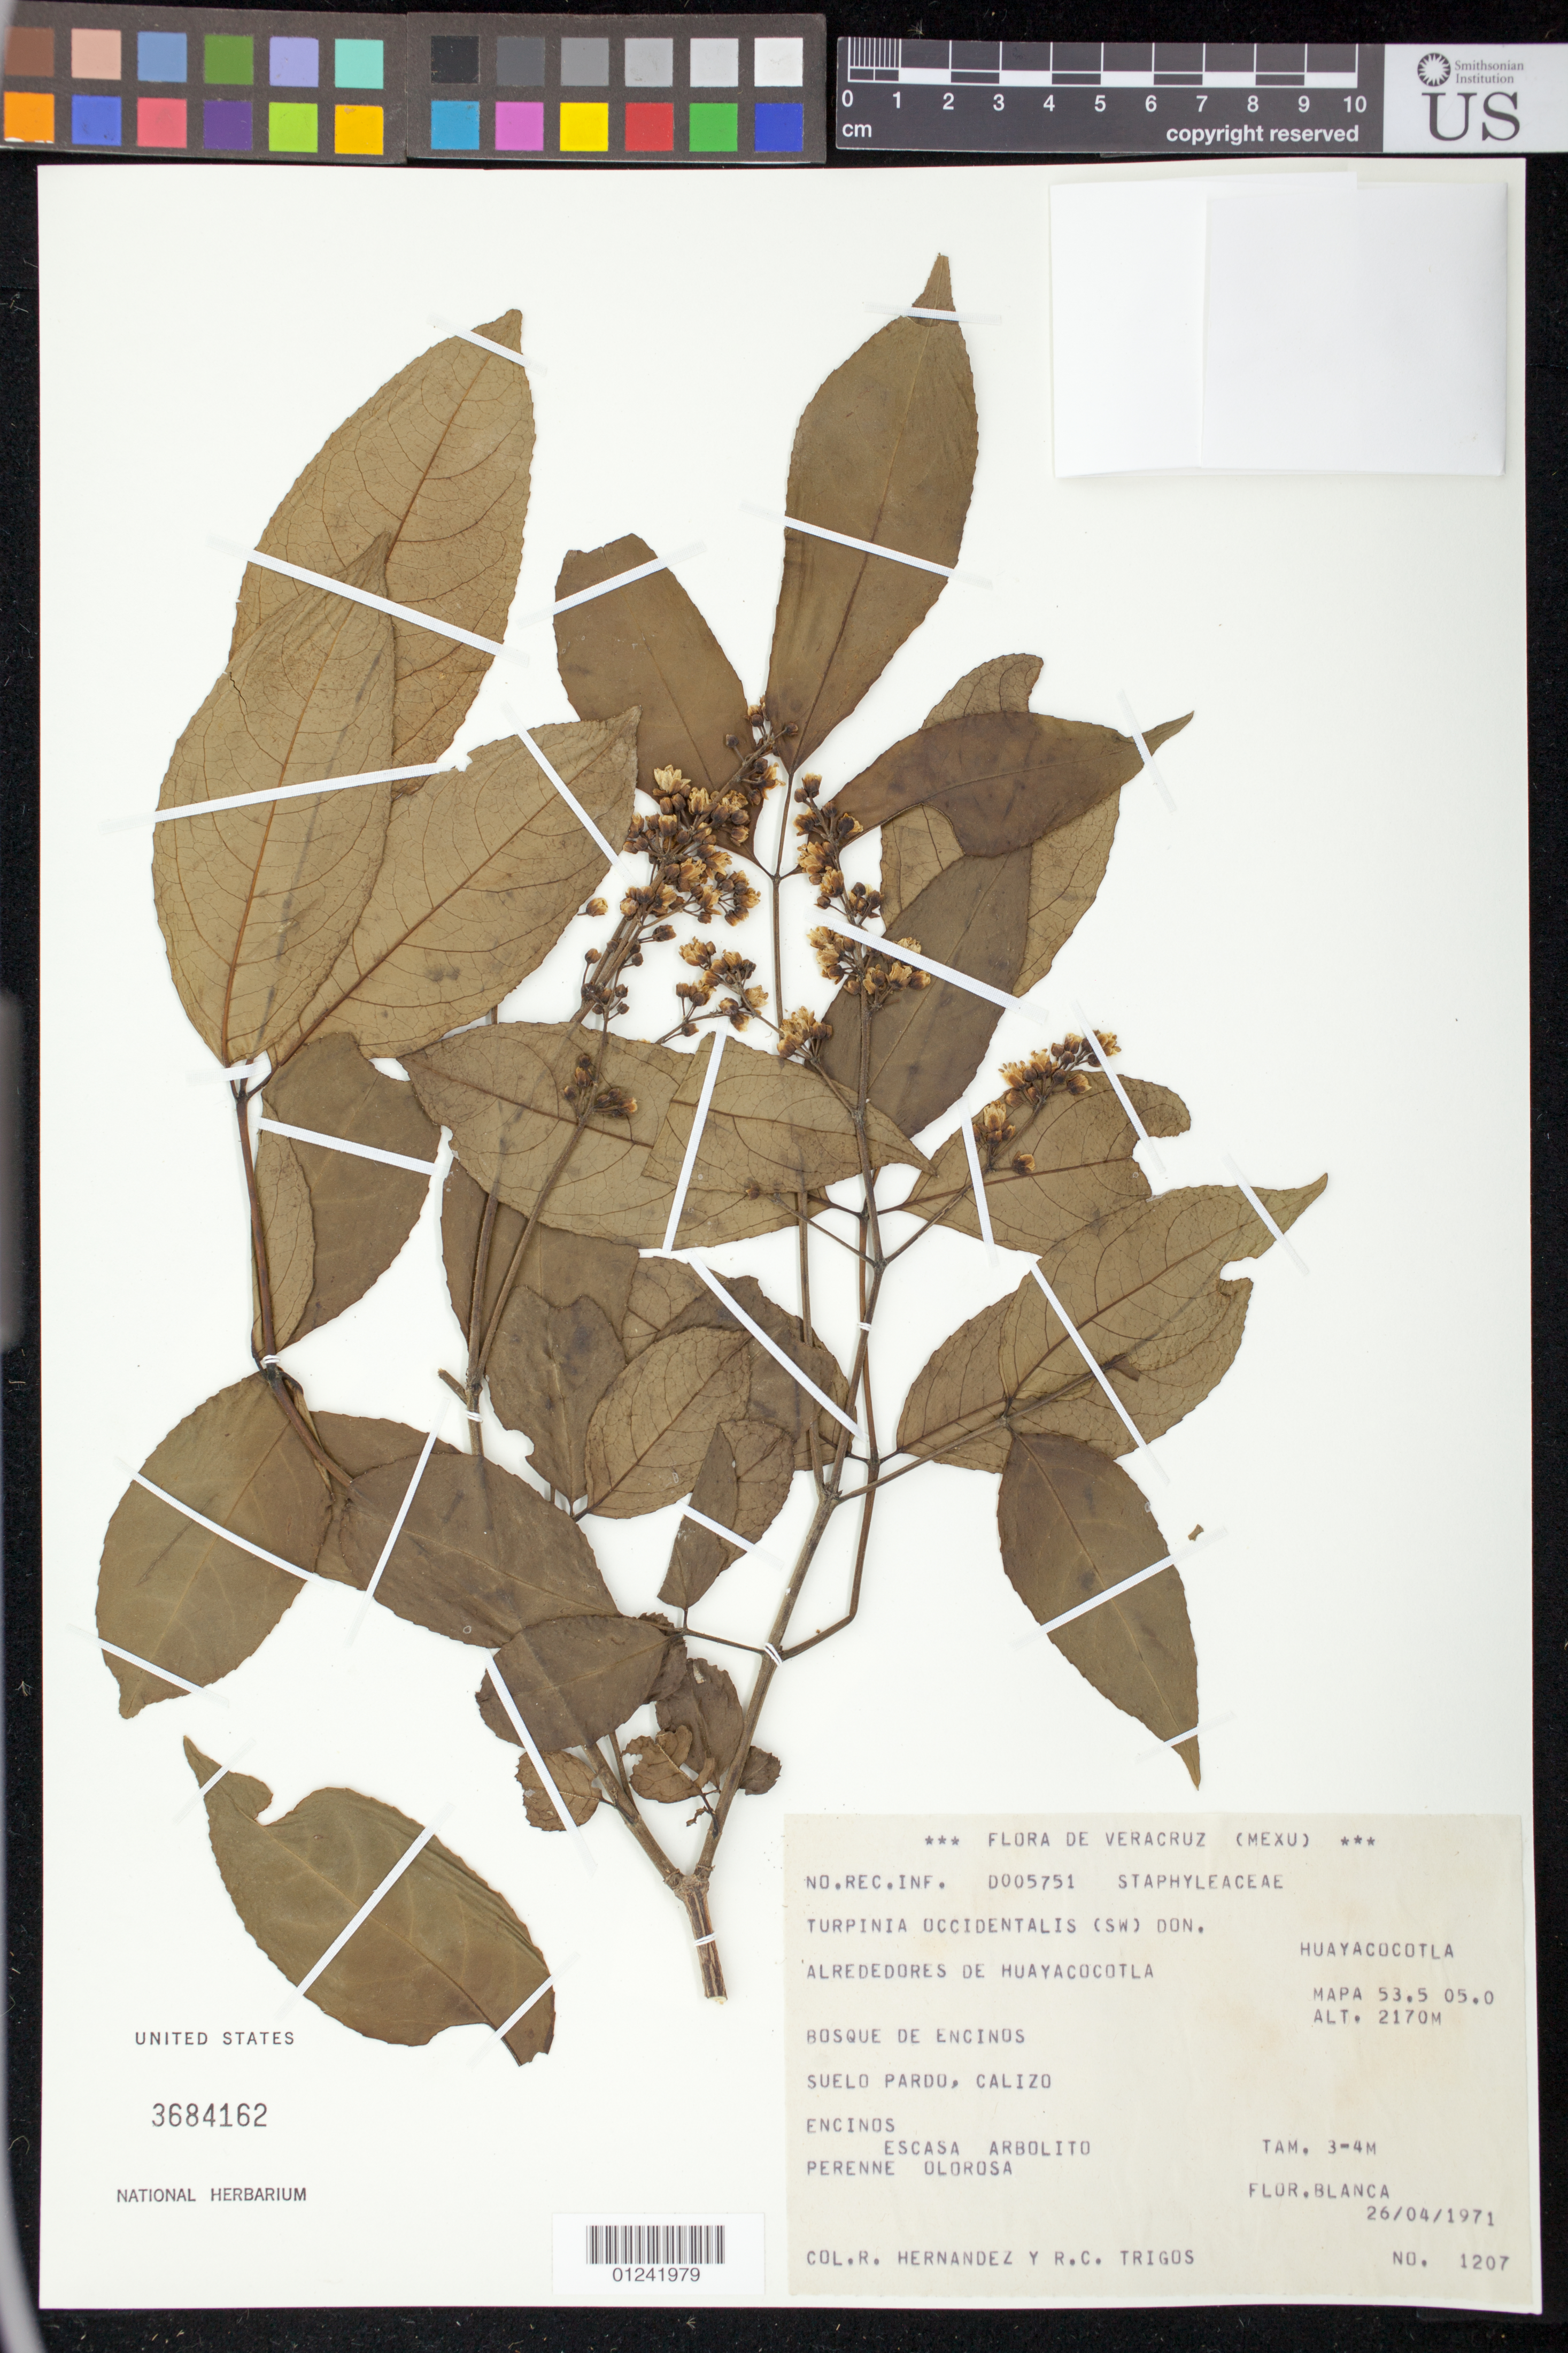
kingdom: Plantae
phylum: Tracheophyta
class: Magnoliopsida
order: Crossosomatales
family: Staphyleaceae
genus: Turpinia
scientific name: Turpinia occidentalis subsp. occidentalis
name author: (Sw.) G. Don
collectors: R. Hernández & R. Trigos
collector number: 1207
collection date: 1971-04-26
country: Mexico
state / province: Veracruz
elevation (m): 2170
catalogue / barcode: US 3684162